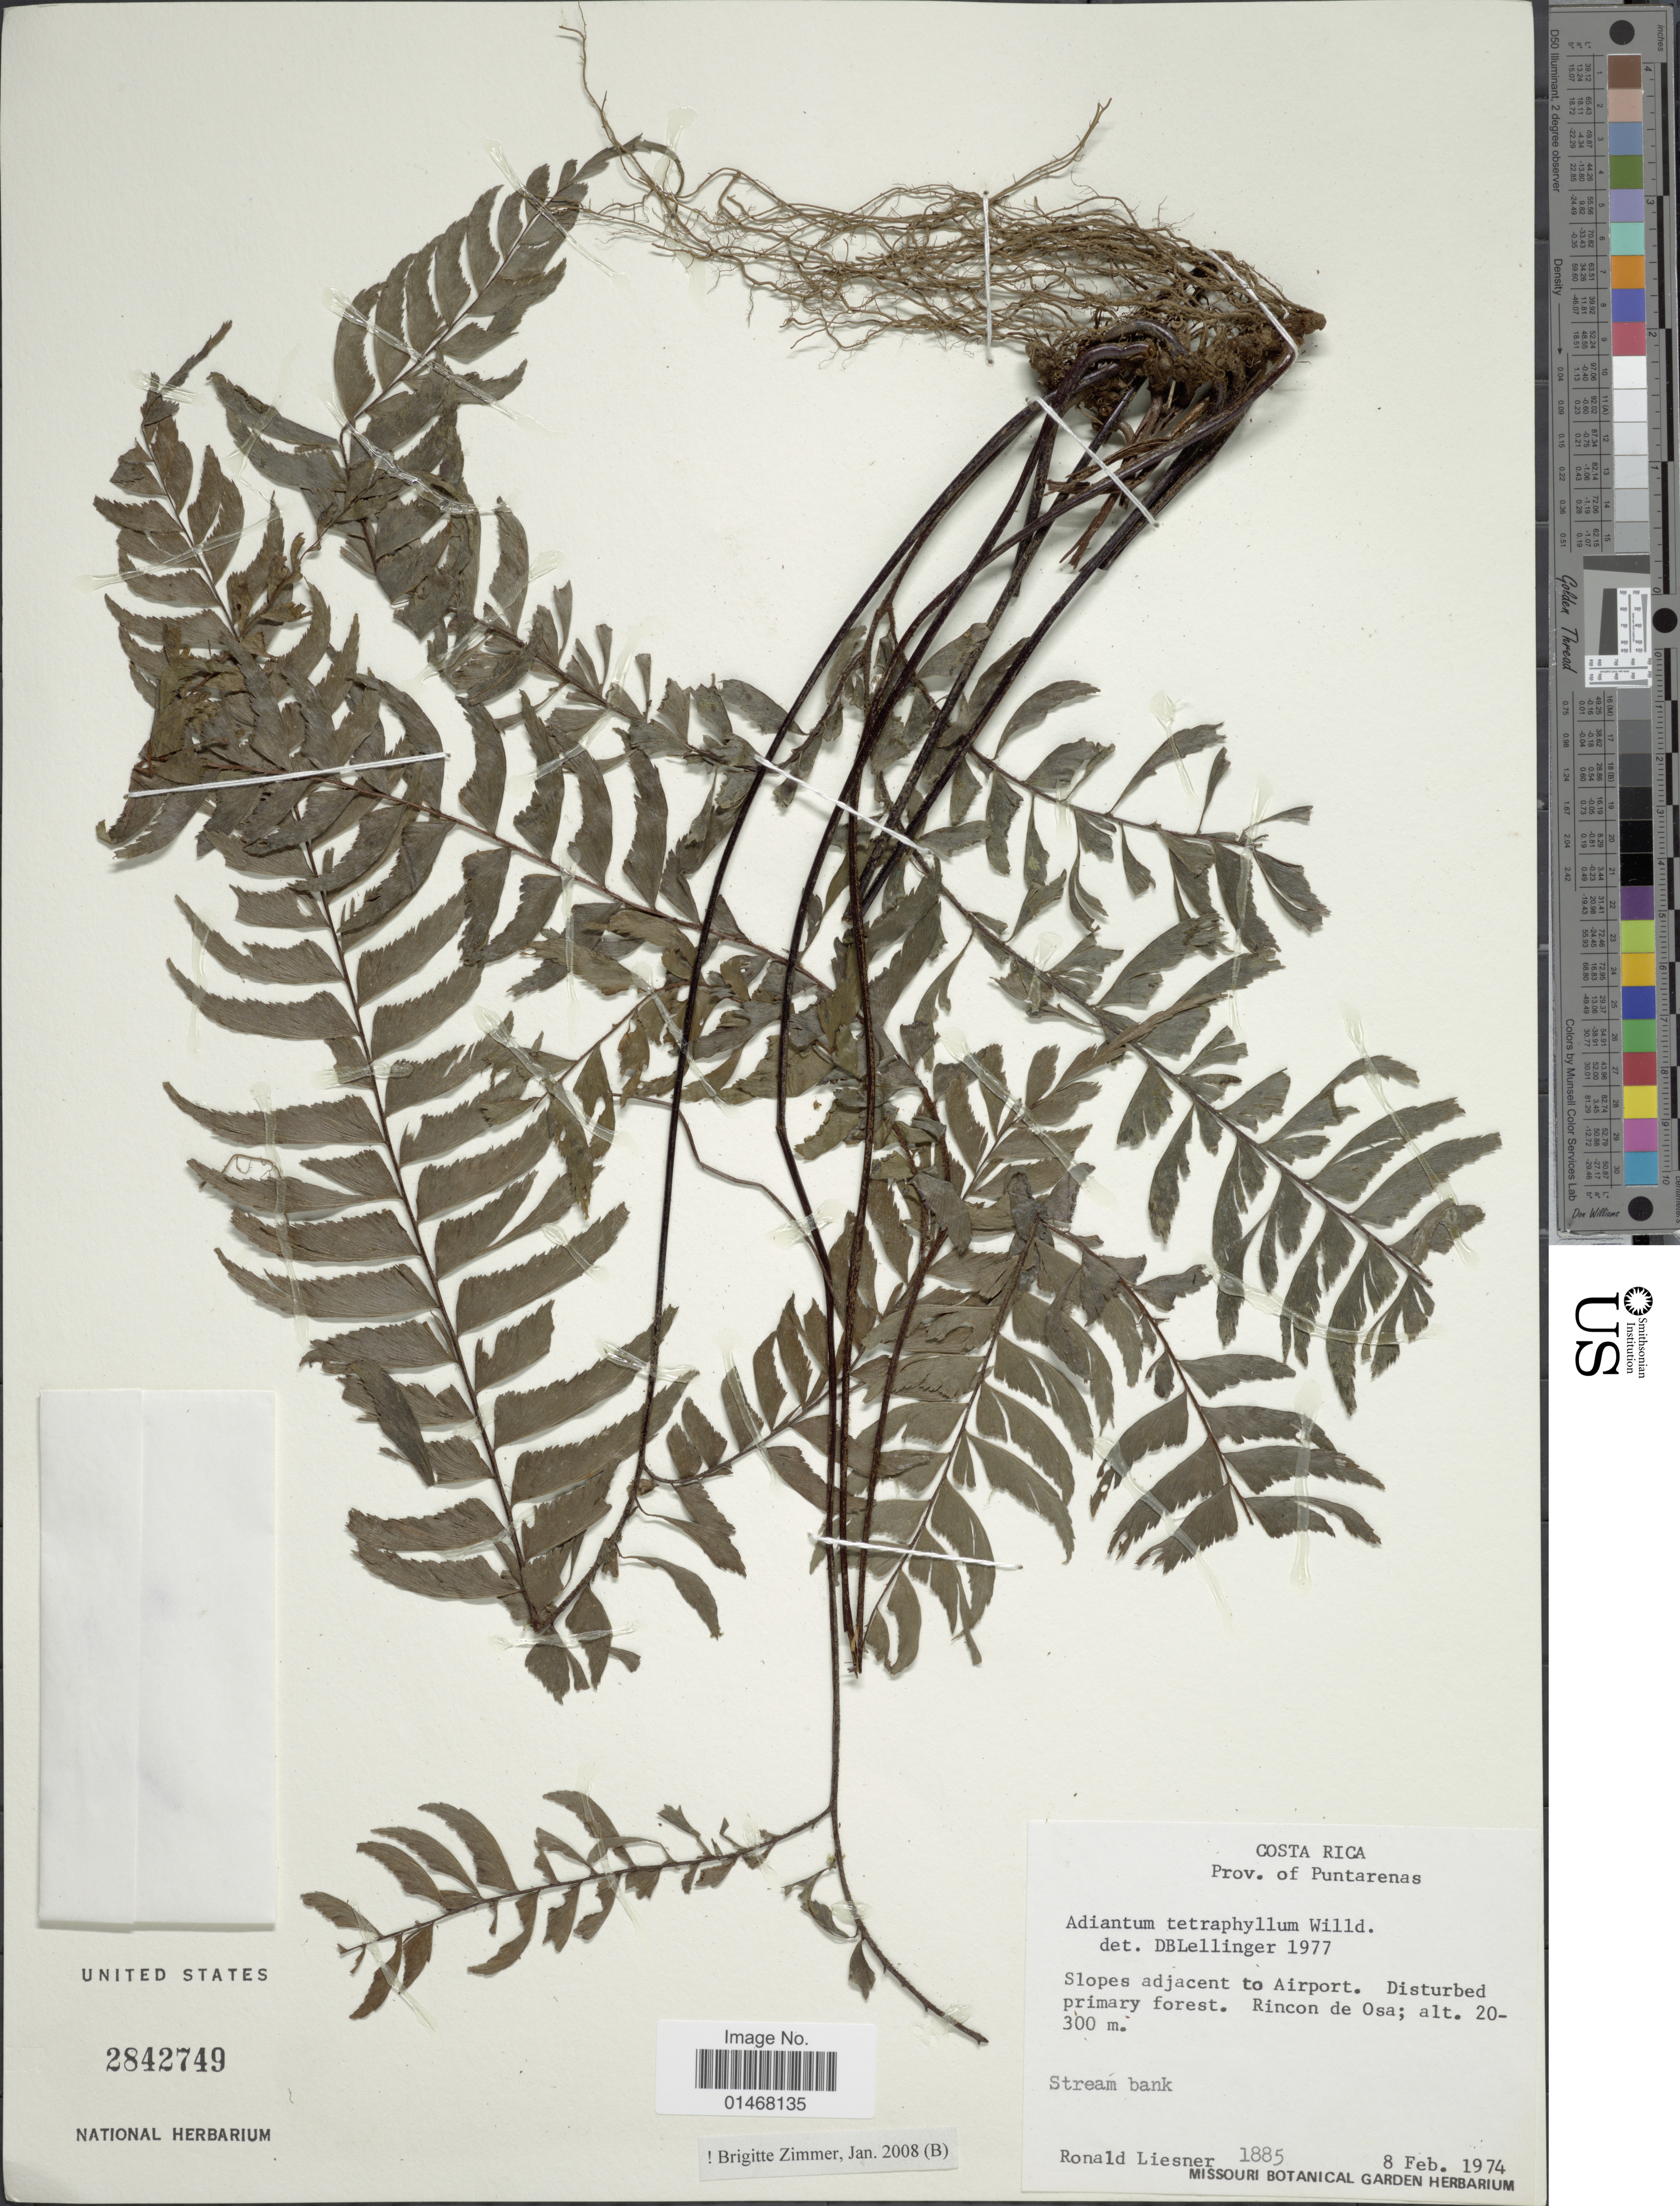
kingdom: Plantae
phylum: Tracheophyta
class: Polypodiopsida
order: Polypodiales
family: Pteridaceae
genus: Adiantum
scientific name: Adiantum tetraphyllum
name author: Humb. & Bonpl. ex Willd.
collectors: R. L. Liesner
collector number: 1885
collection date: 1974-02-08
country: Costa Rica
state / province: Puntarenas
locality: Slopes adjacent to airport, Rincon de Osa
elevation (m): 20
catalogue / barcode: US 2842749